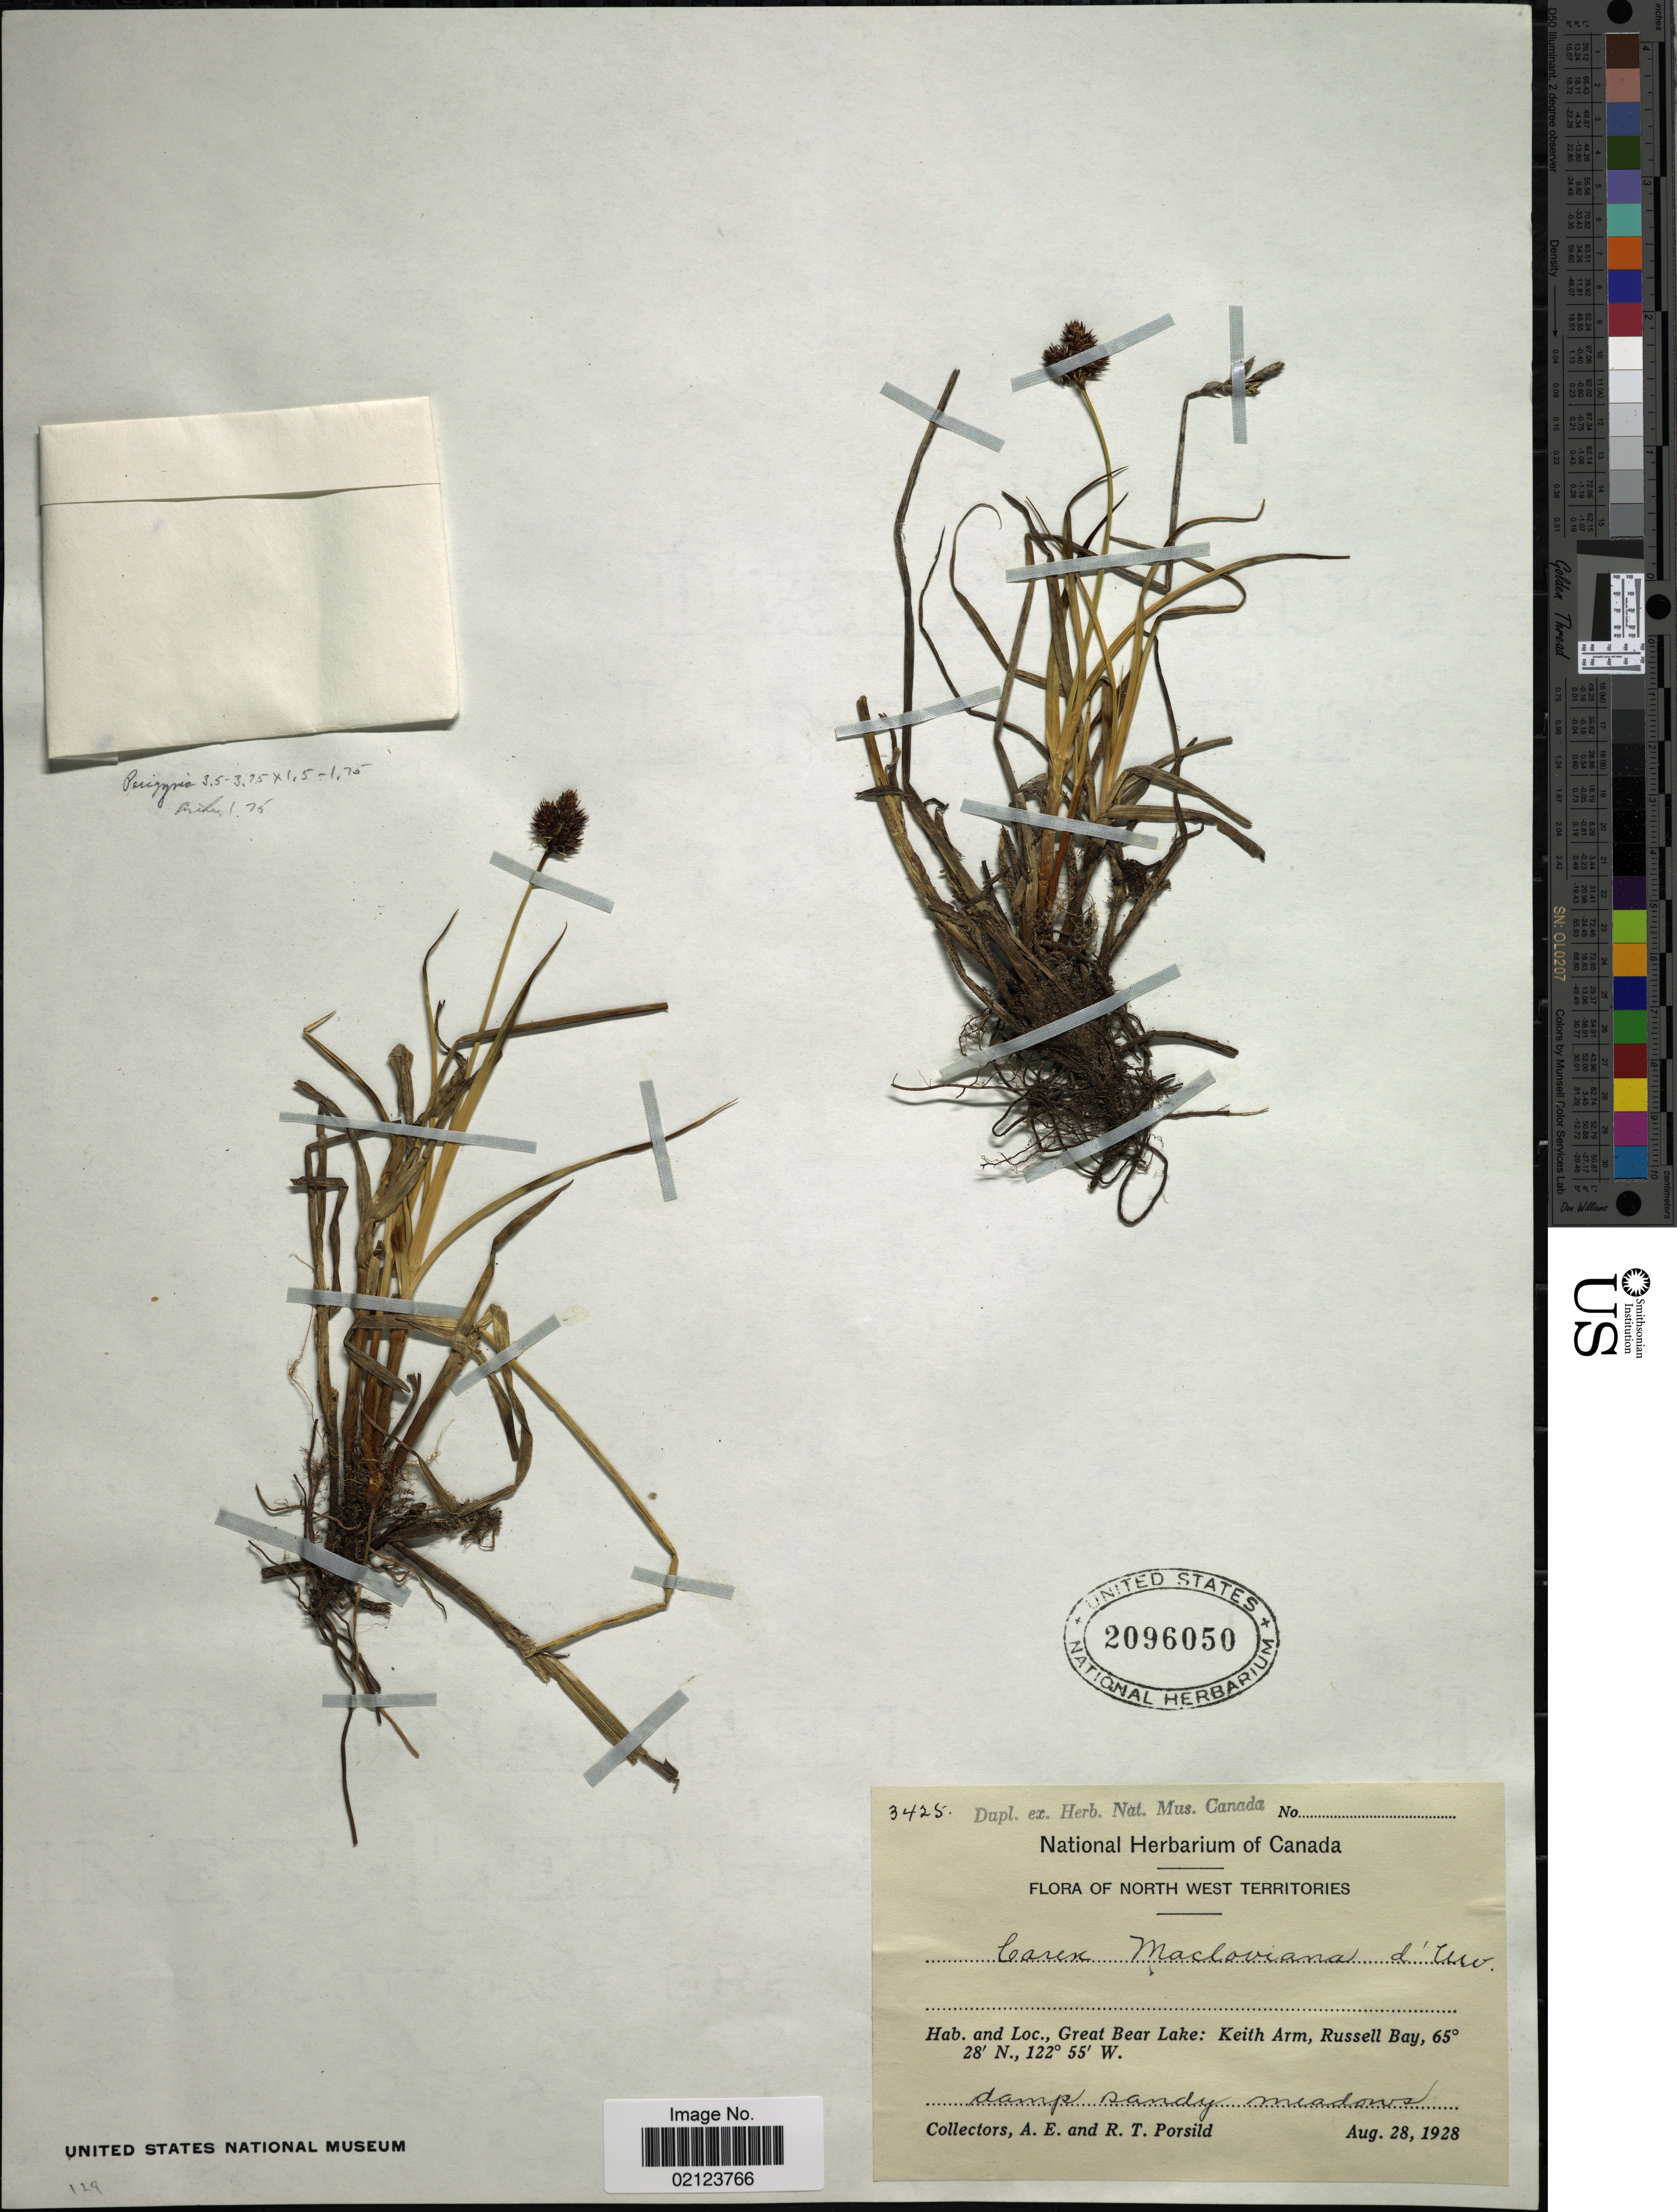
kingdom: Plantae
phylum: Tracheophyta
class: Liliopsida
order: Poales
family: Cyperaceae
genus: Carex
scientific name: Carex macloviana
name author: d'Urv.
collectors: A. E. Porsild & R. T. Porsild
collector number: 3425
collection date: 1928-08-28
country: Canada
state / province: Northwest Territories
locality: North West Territories. Great Bear Lake: Keith Arm, Russell Bay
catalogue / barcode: US 2096050